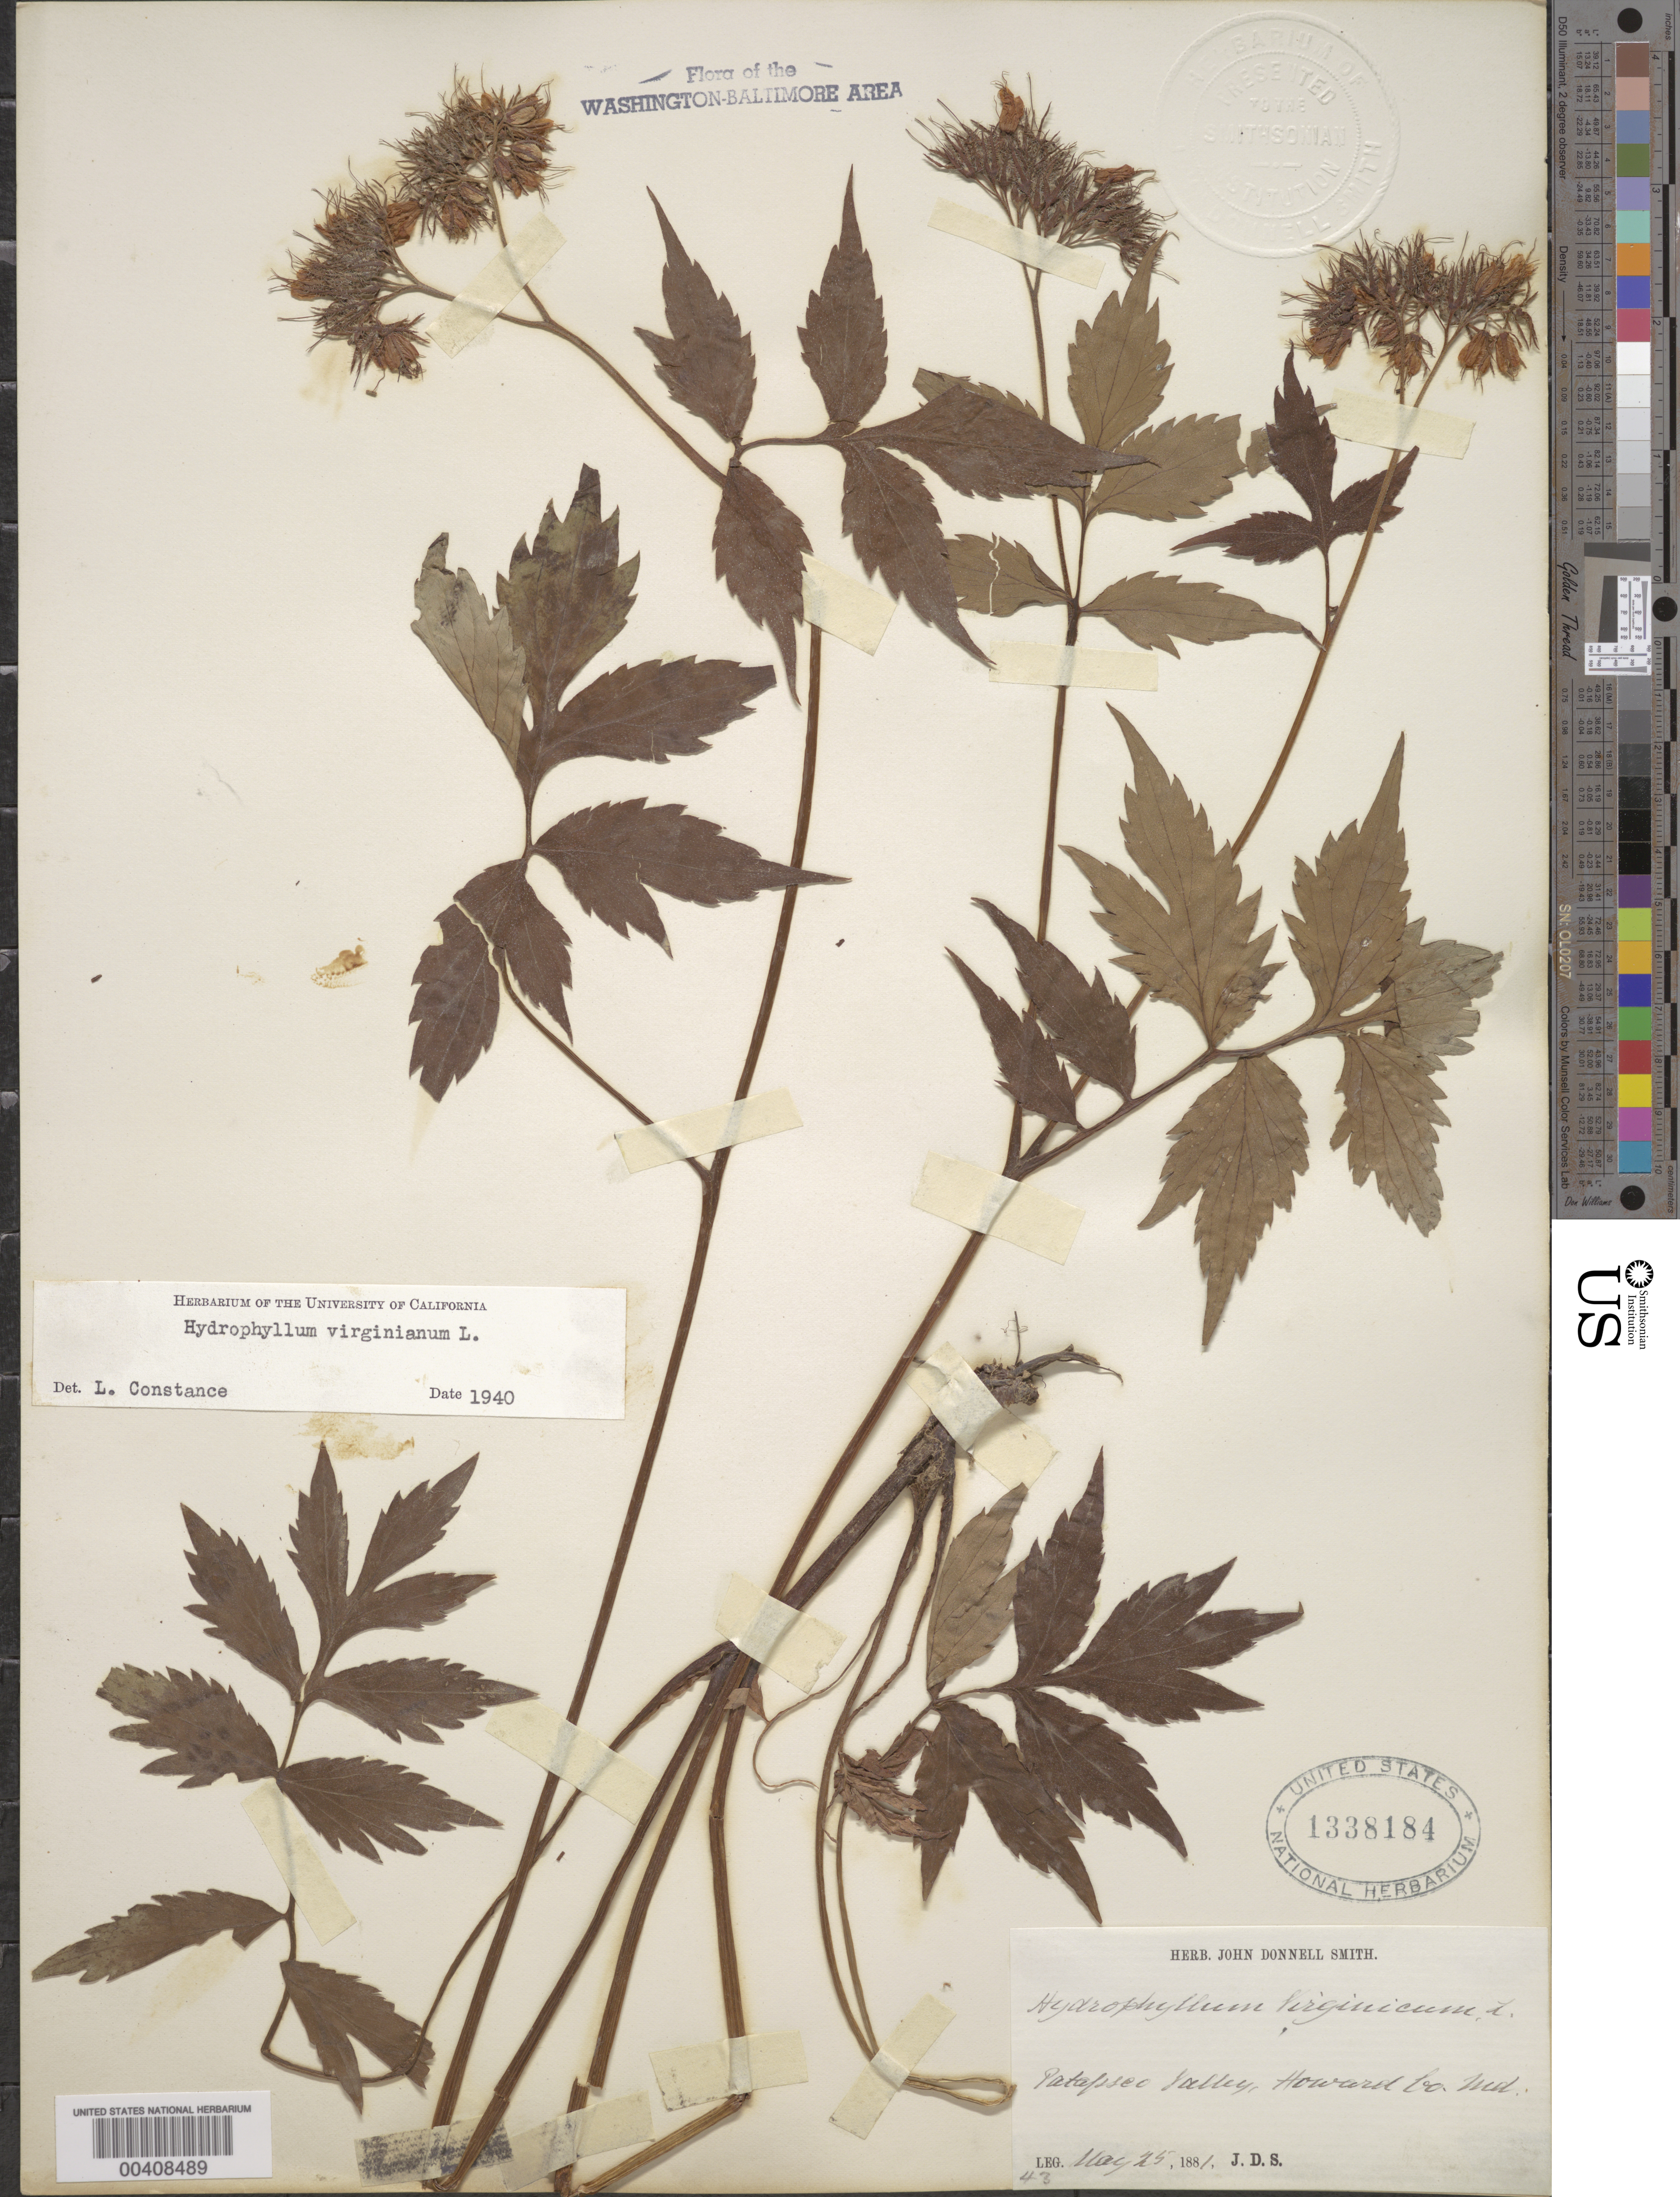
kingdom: Plantae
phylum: Tracheophyta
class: Magnoliopsida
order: Boraginales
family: Hydrophyllaceae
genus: Hydrophyllum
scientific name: Hydrophyllum virginianum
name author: L.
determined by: Constance, L., (UC), University of California Berkeley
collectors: J. Donnell Smith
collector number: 43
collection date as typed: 25 May 1881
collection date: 1881-05-25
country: United States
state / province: Maryland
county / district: Howard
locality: Patapsco Valley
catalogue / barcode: US 1338184